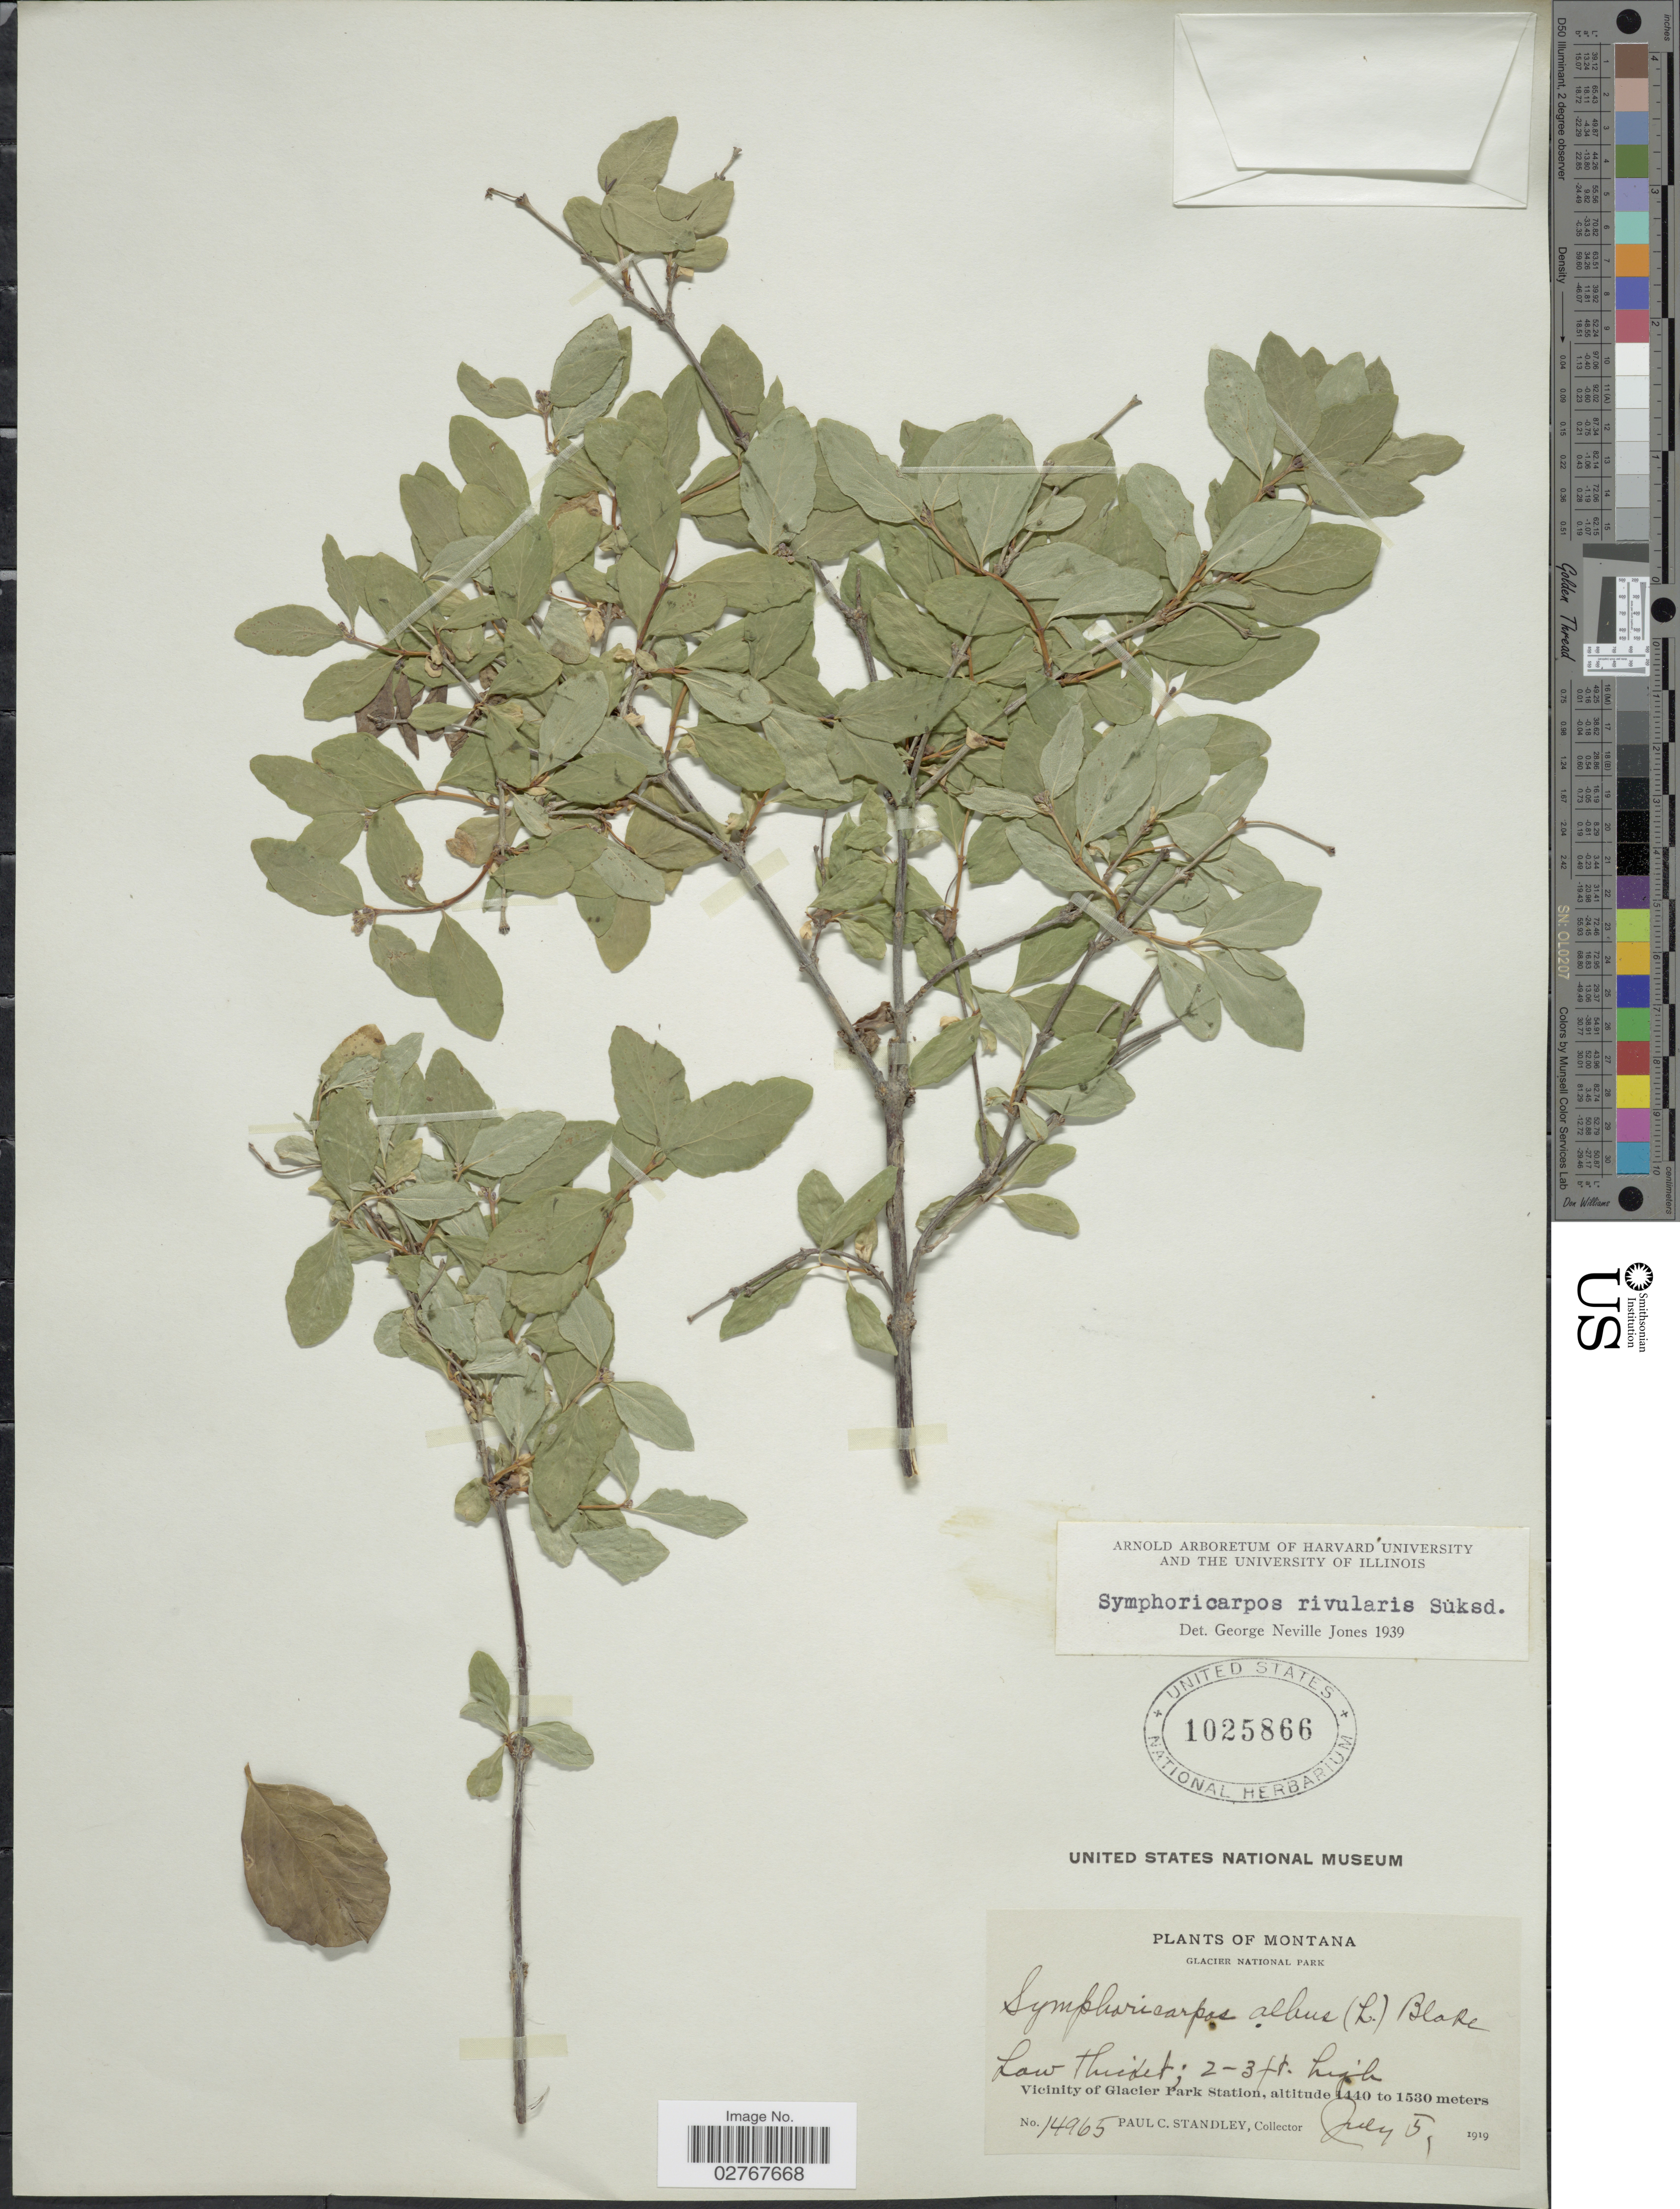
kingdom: Plantae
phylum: Tracheophyta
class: Magnoliopsida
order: Dipsacales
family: Caprifoliaceae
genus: Symphoricarpos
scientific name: Symphoricarpos rivularis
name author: Suksd.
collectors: P. C. Standley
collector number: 14965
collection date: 1919-07-05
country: United States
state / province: Montana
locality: Glacier National Park. Vicinity of Glacier Park Station.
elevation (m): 1440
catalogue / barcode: US 1025866